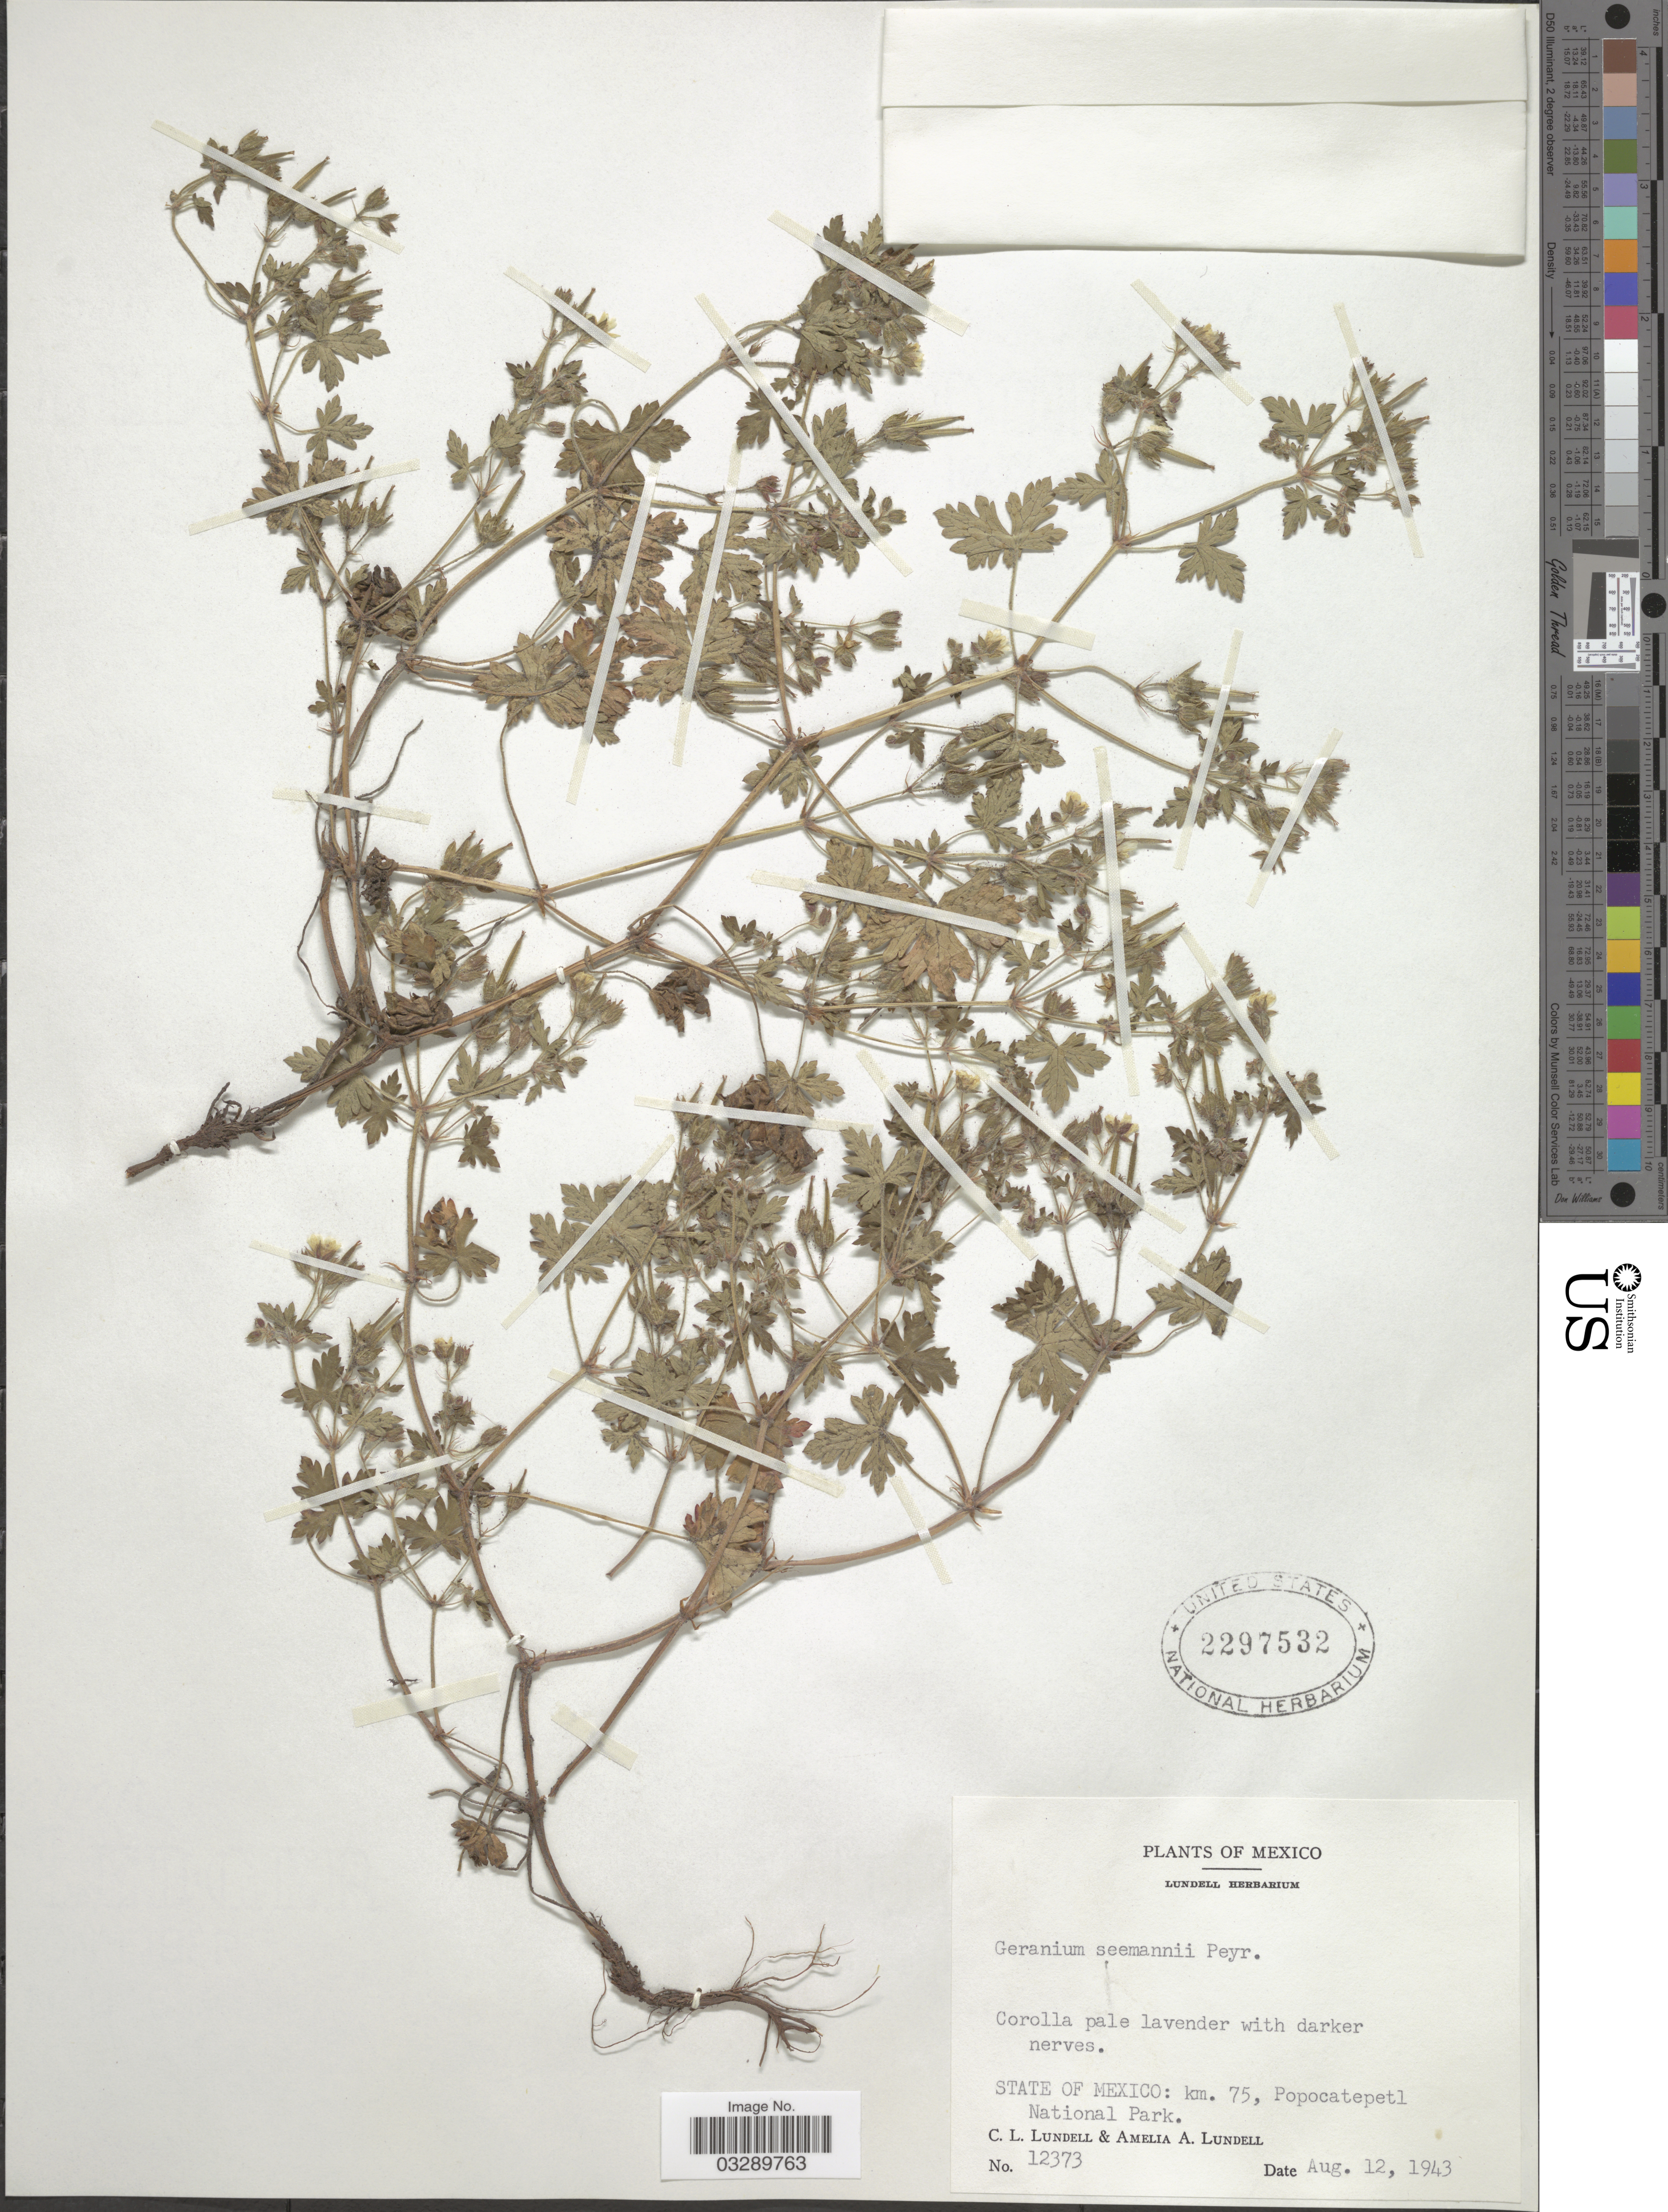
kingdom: Plantae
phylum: Tracheophyta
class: Magnoliopsida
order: Geraniales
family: Geraniaceae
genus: Geranium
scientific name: Geranium seemannii subsp. seemannii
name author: Peyr.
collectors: C. L. Lundell & A. A. Lundell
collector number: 12373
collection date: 1943-08-12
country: Mexico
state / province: México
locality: Km. 75, Popocatepetl National Park.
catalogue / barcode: US 2297532